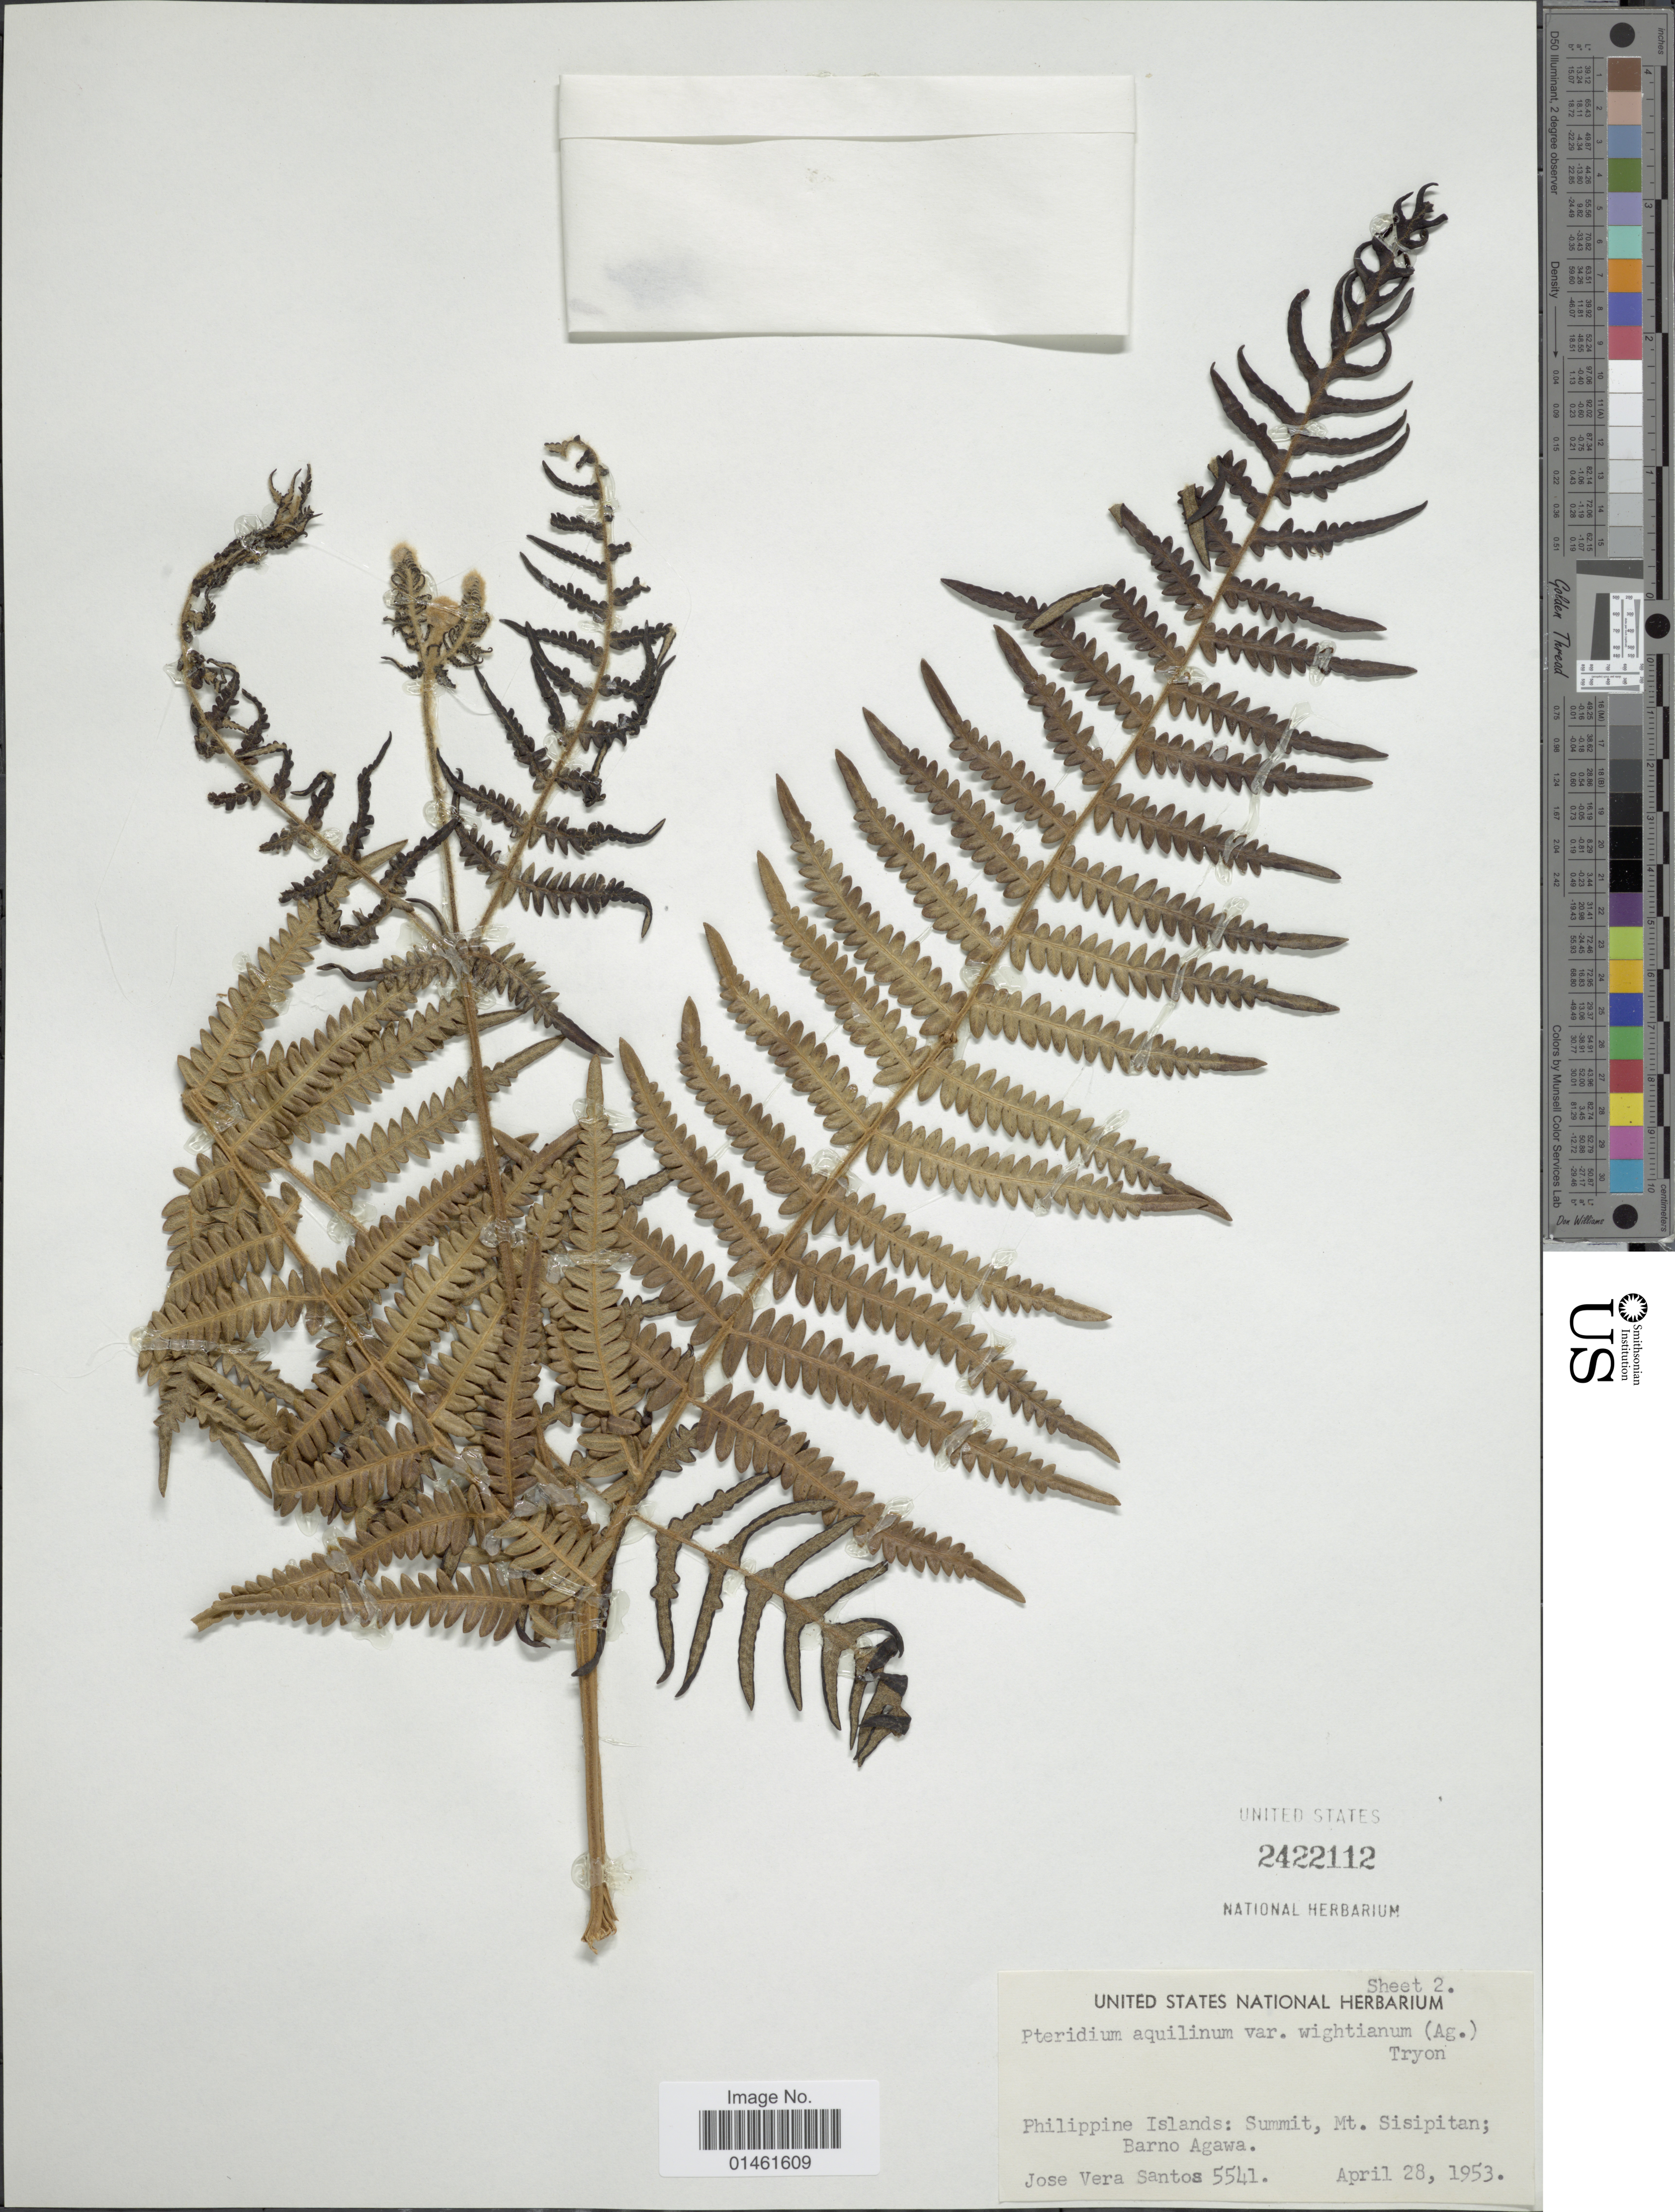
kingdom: Plantae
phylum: Tracheophyta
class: Polypodiopsida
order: Polypodiales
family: Dennstaedtiaceae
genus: Pteridium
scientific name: Pteridium aquilinum var. wightianum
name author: (J. Agardh) R.M. Tryon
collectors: J. V. Santos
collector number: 5541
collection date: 1953-04-28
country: Philippines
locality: Philippine Islands: Summit, Mt. Sisipitan, Barno Agawa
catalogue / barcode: US 2422112